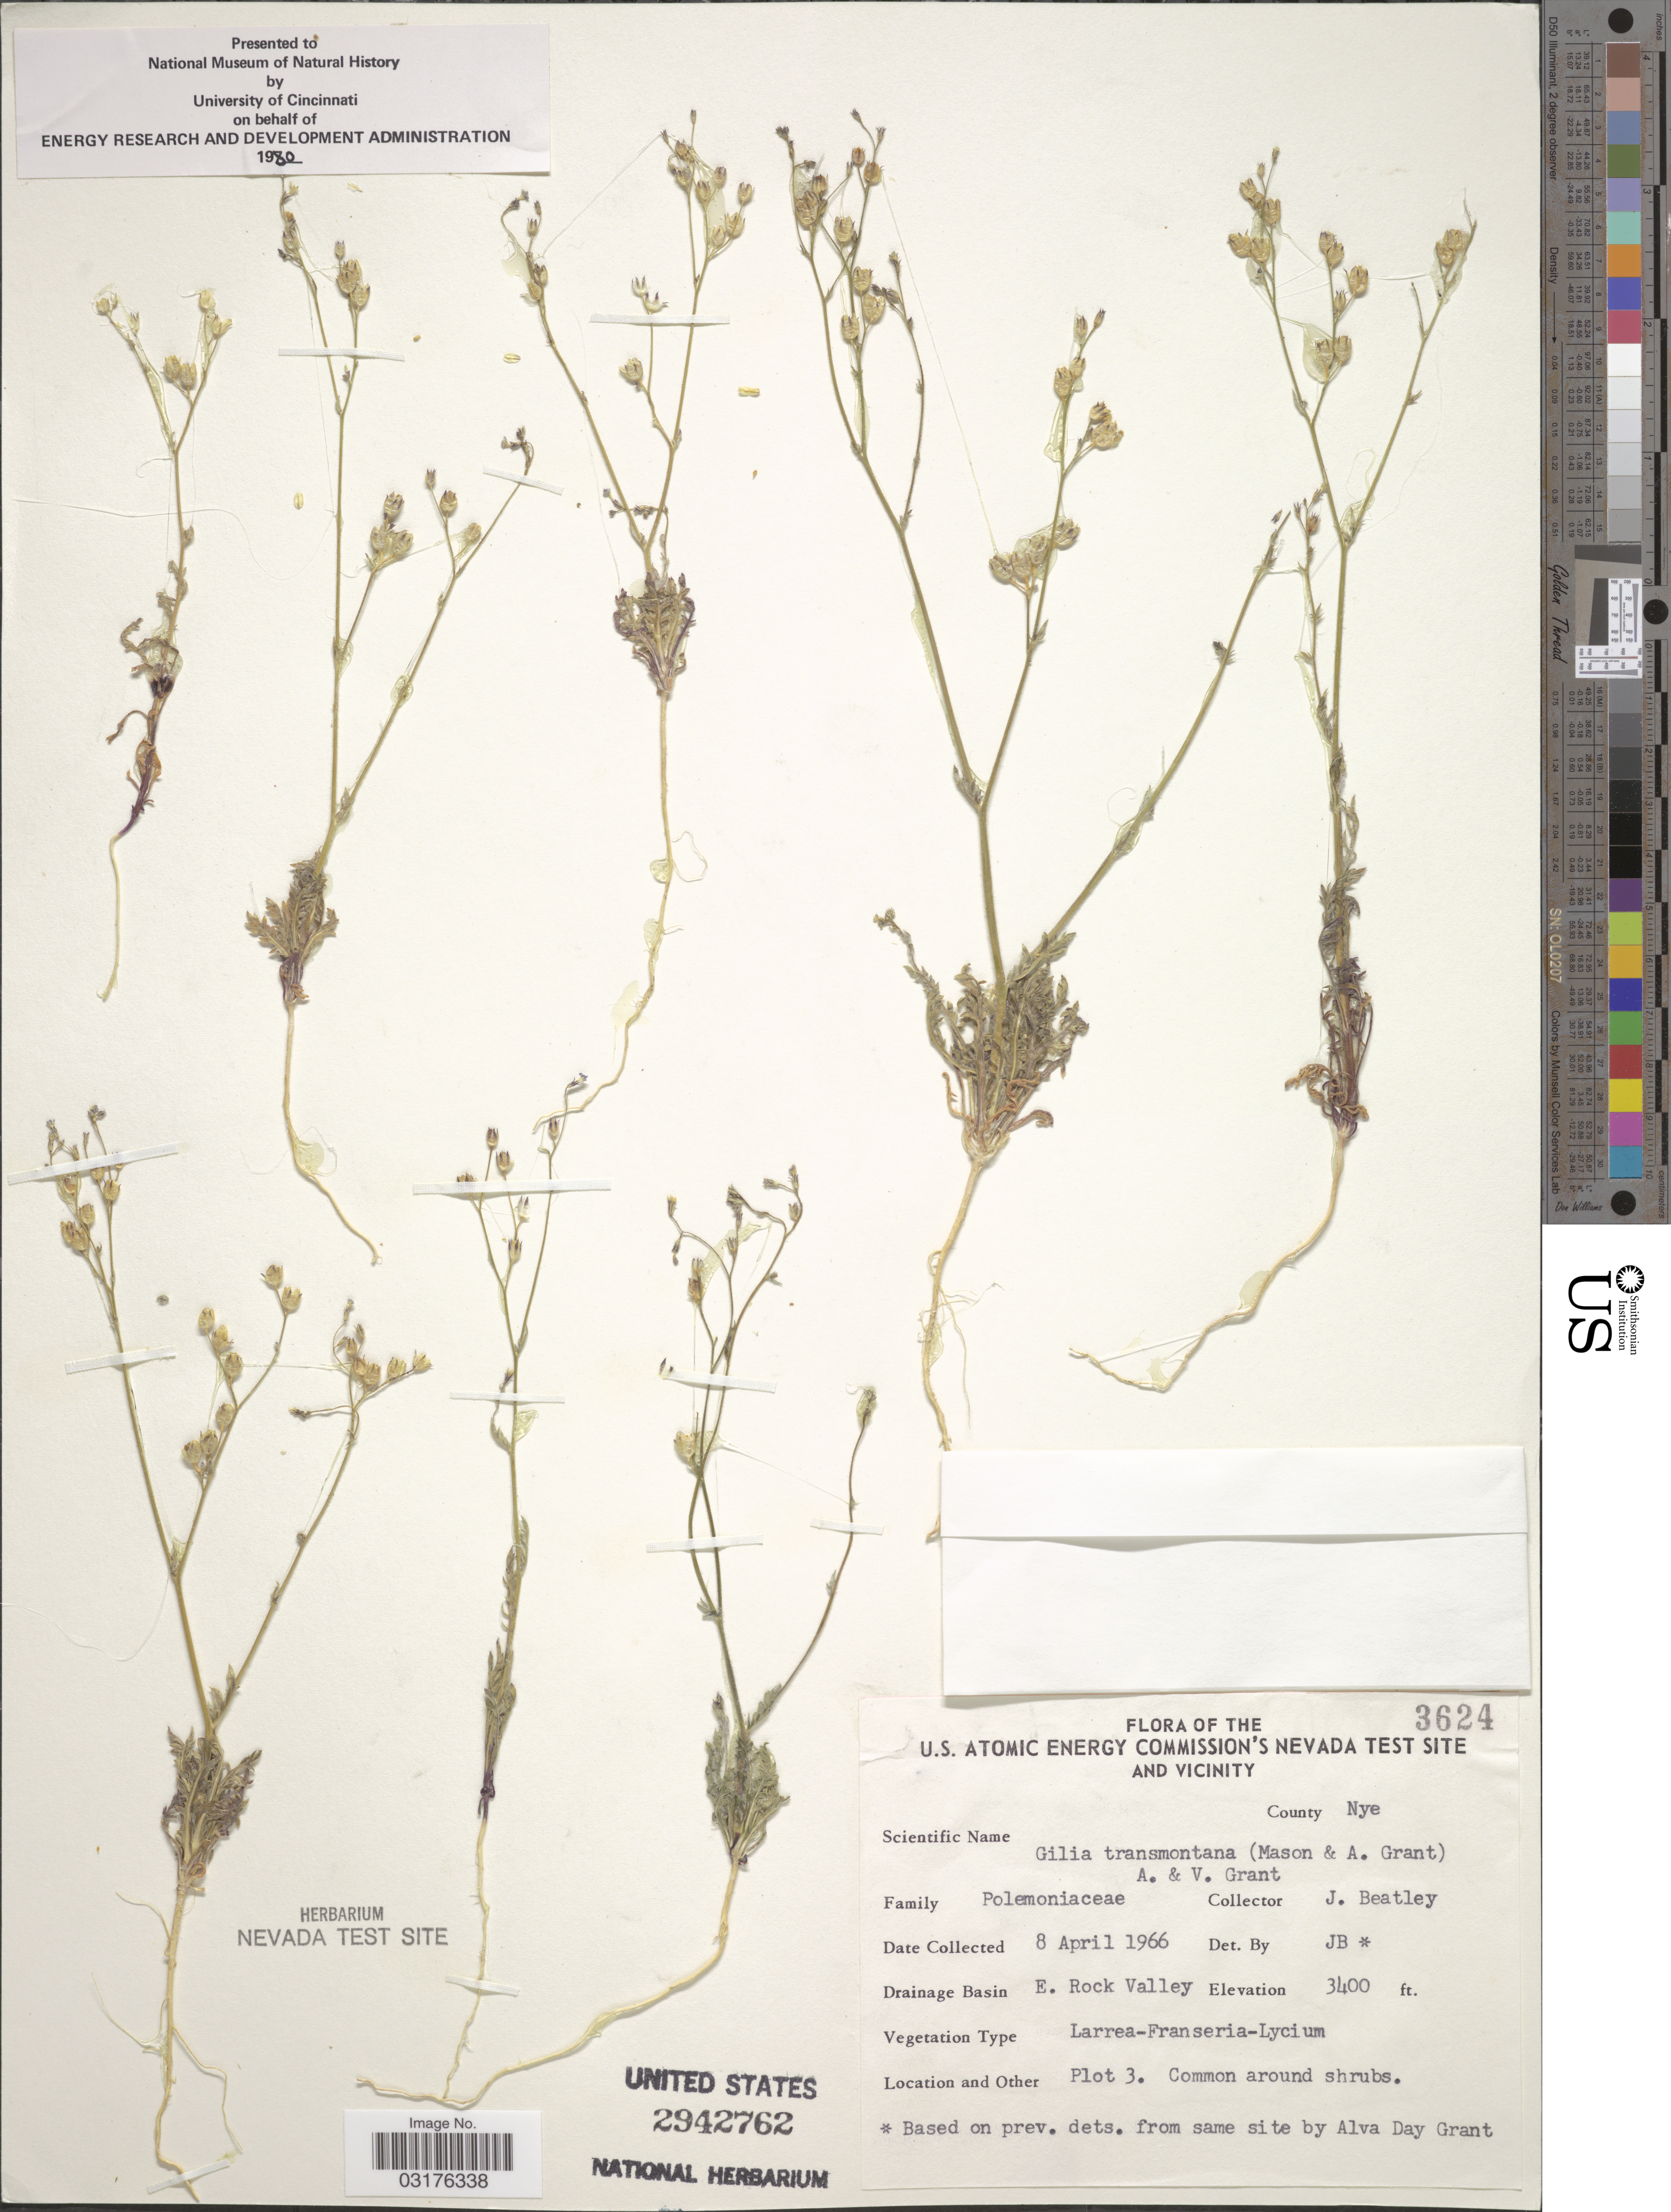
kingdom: Plantae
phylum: Tracheophyta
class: Magnoliopsida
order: Ericales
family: Polemoniaceae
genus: Gilia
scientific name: Gilia transmontana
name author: (H. Mason & A.D. Grant) A.D. Grant & V.E. Grant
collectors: J. C. Beatley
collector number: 3624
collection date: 1966-04-08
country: United States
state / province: Nevada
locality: U.S. Atomic Energy Commission's Nevada Test Site and Vicinity, County Nye, Drainage E. Rock Valley, Plot 3.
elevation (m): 1036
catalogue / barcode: US 2942762